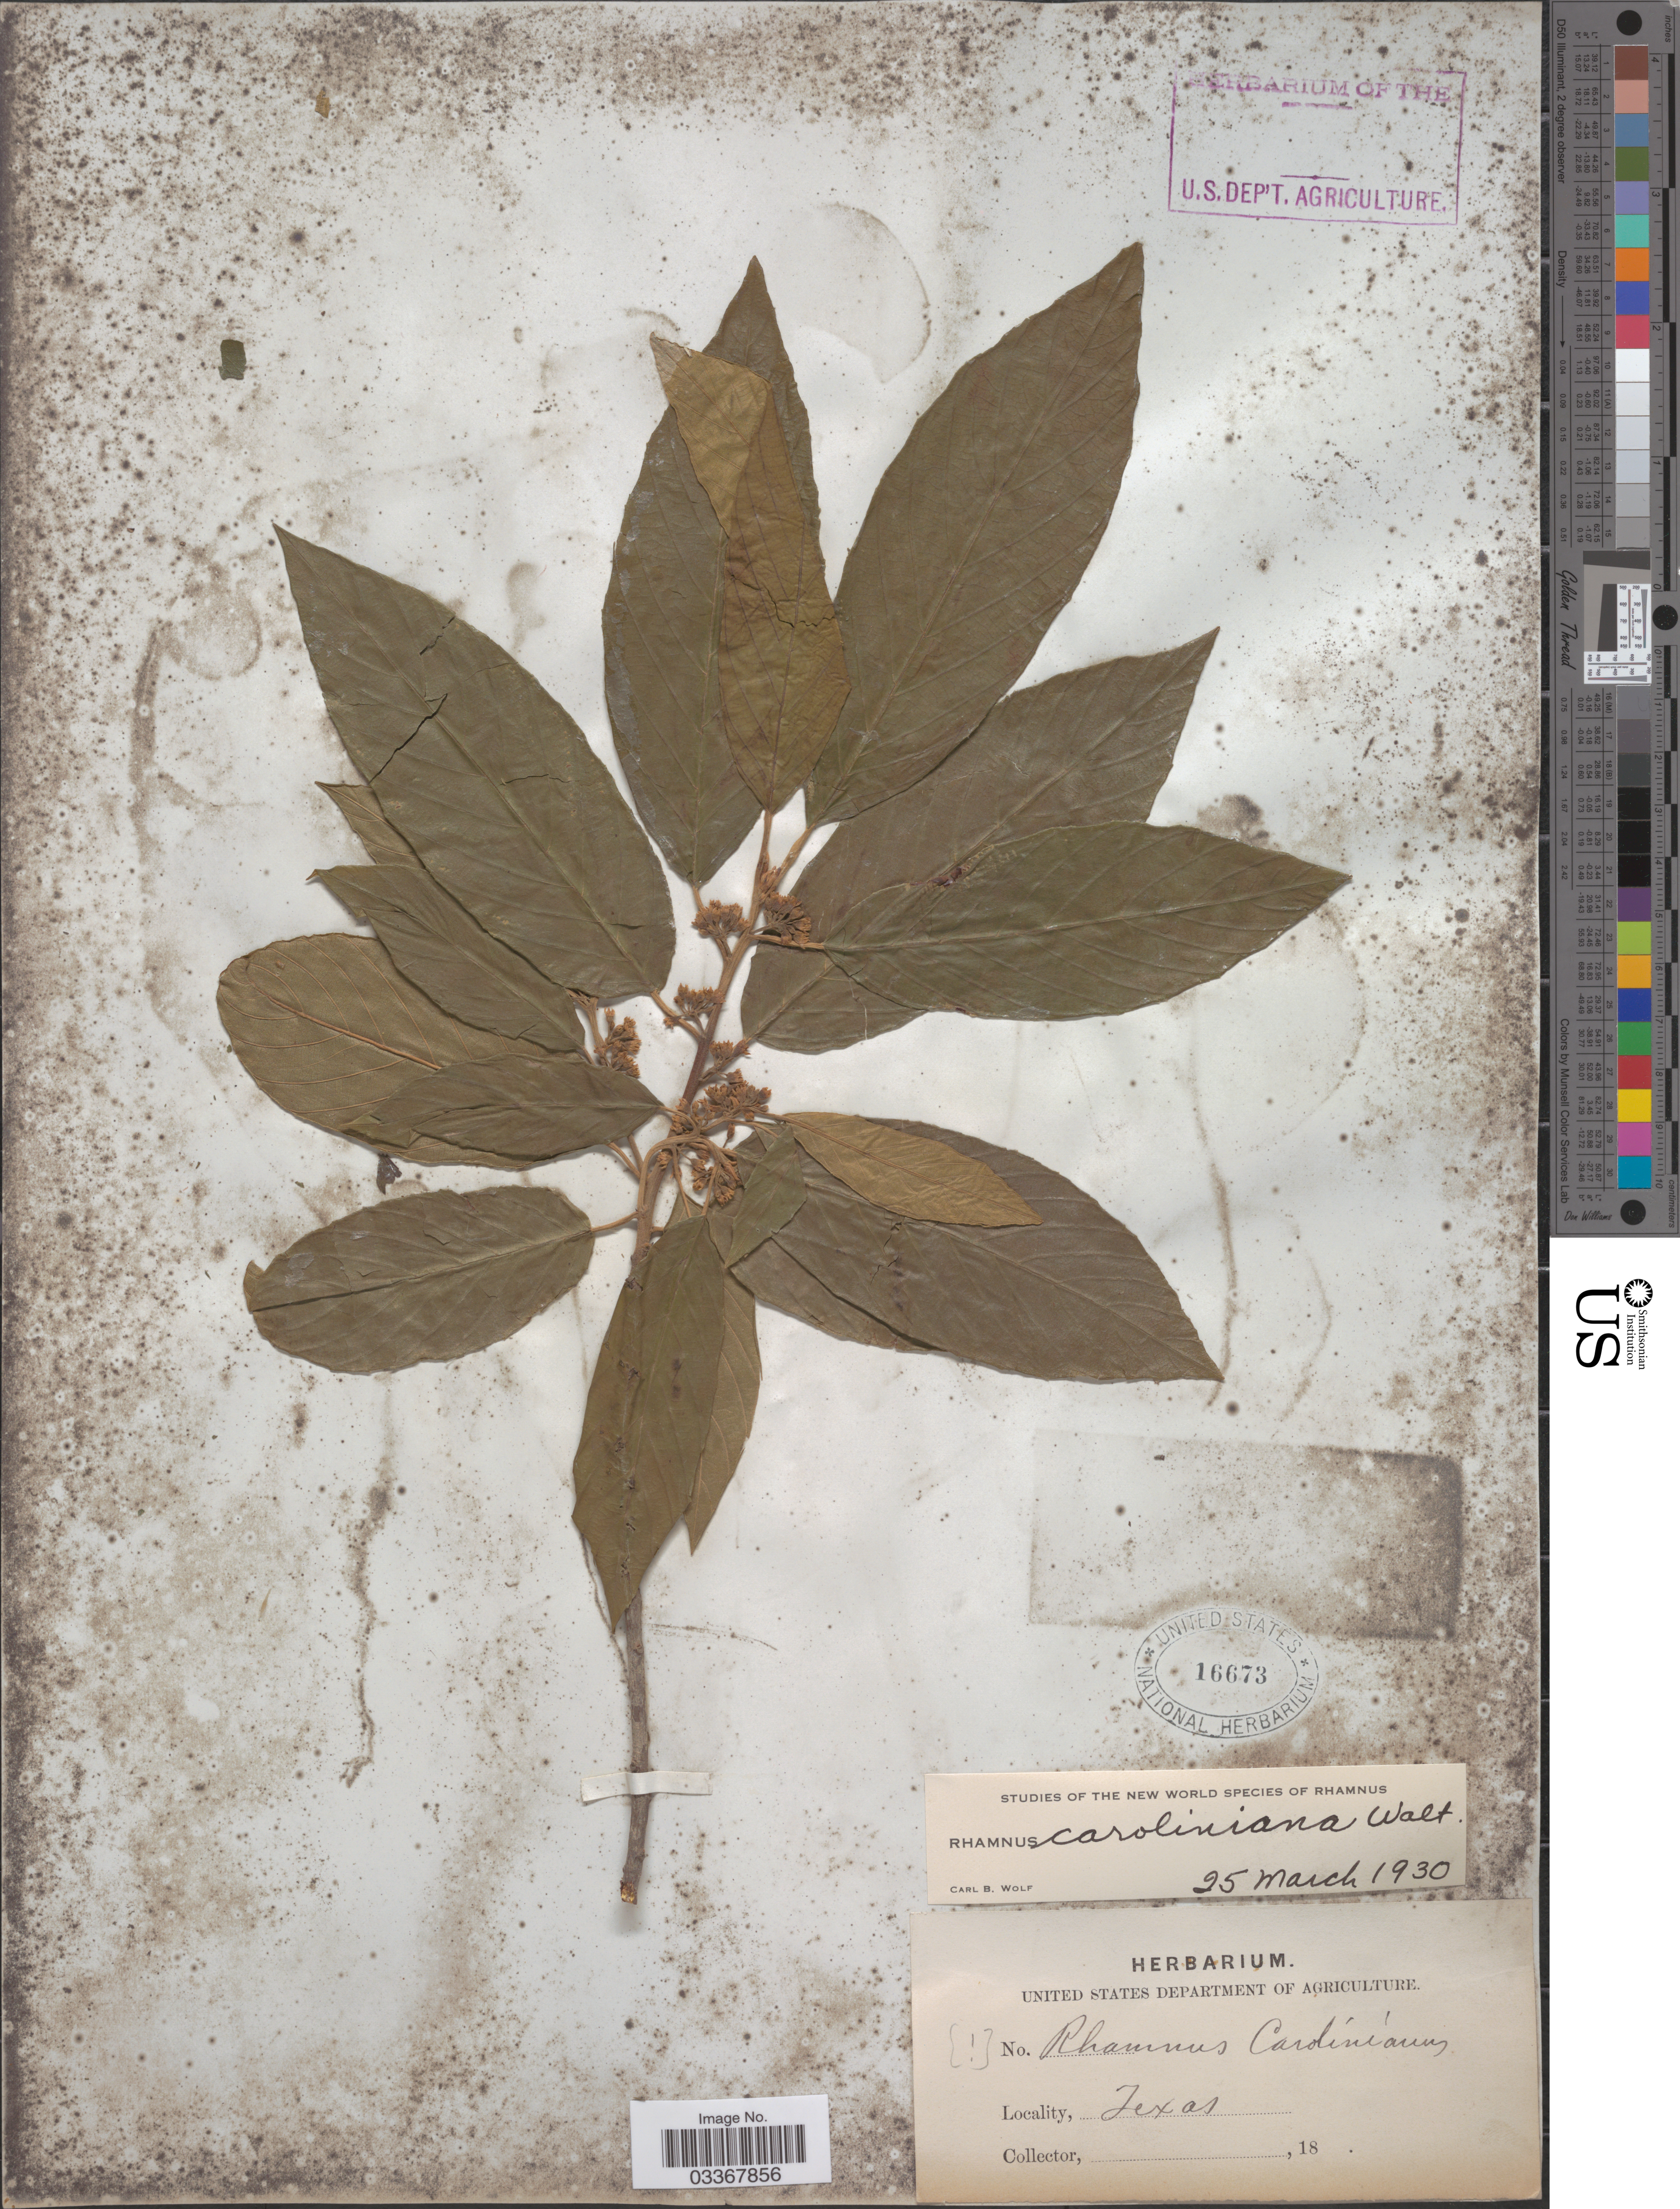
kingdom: Plantae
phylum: Tracheophyta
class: Magnoliopsida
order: Rosales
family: Rhamnaceae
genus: Frangula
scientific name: Frangula caroliniana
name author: (Walter) A. Gray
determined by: Strong, Mark T., (BOT), Smithsonian Institution - National Museum of Natural History (UNITED STATES)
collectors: ex herb. U. S. Department of Agriculture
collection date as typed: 18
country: United States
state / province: Texas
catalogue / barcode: US 16673